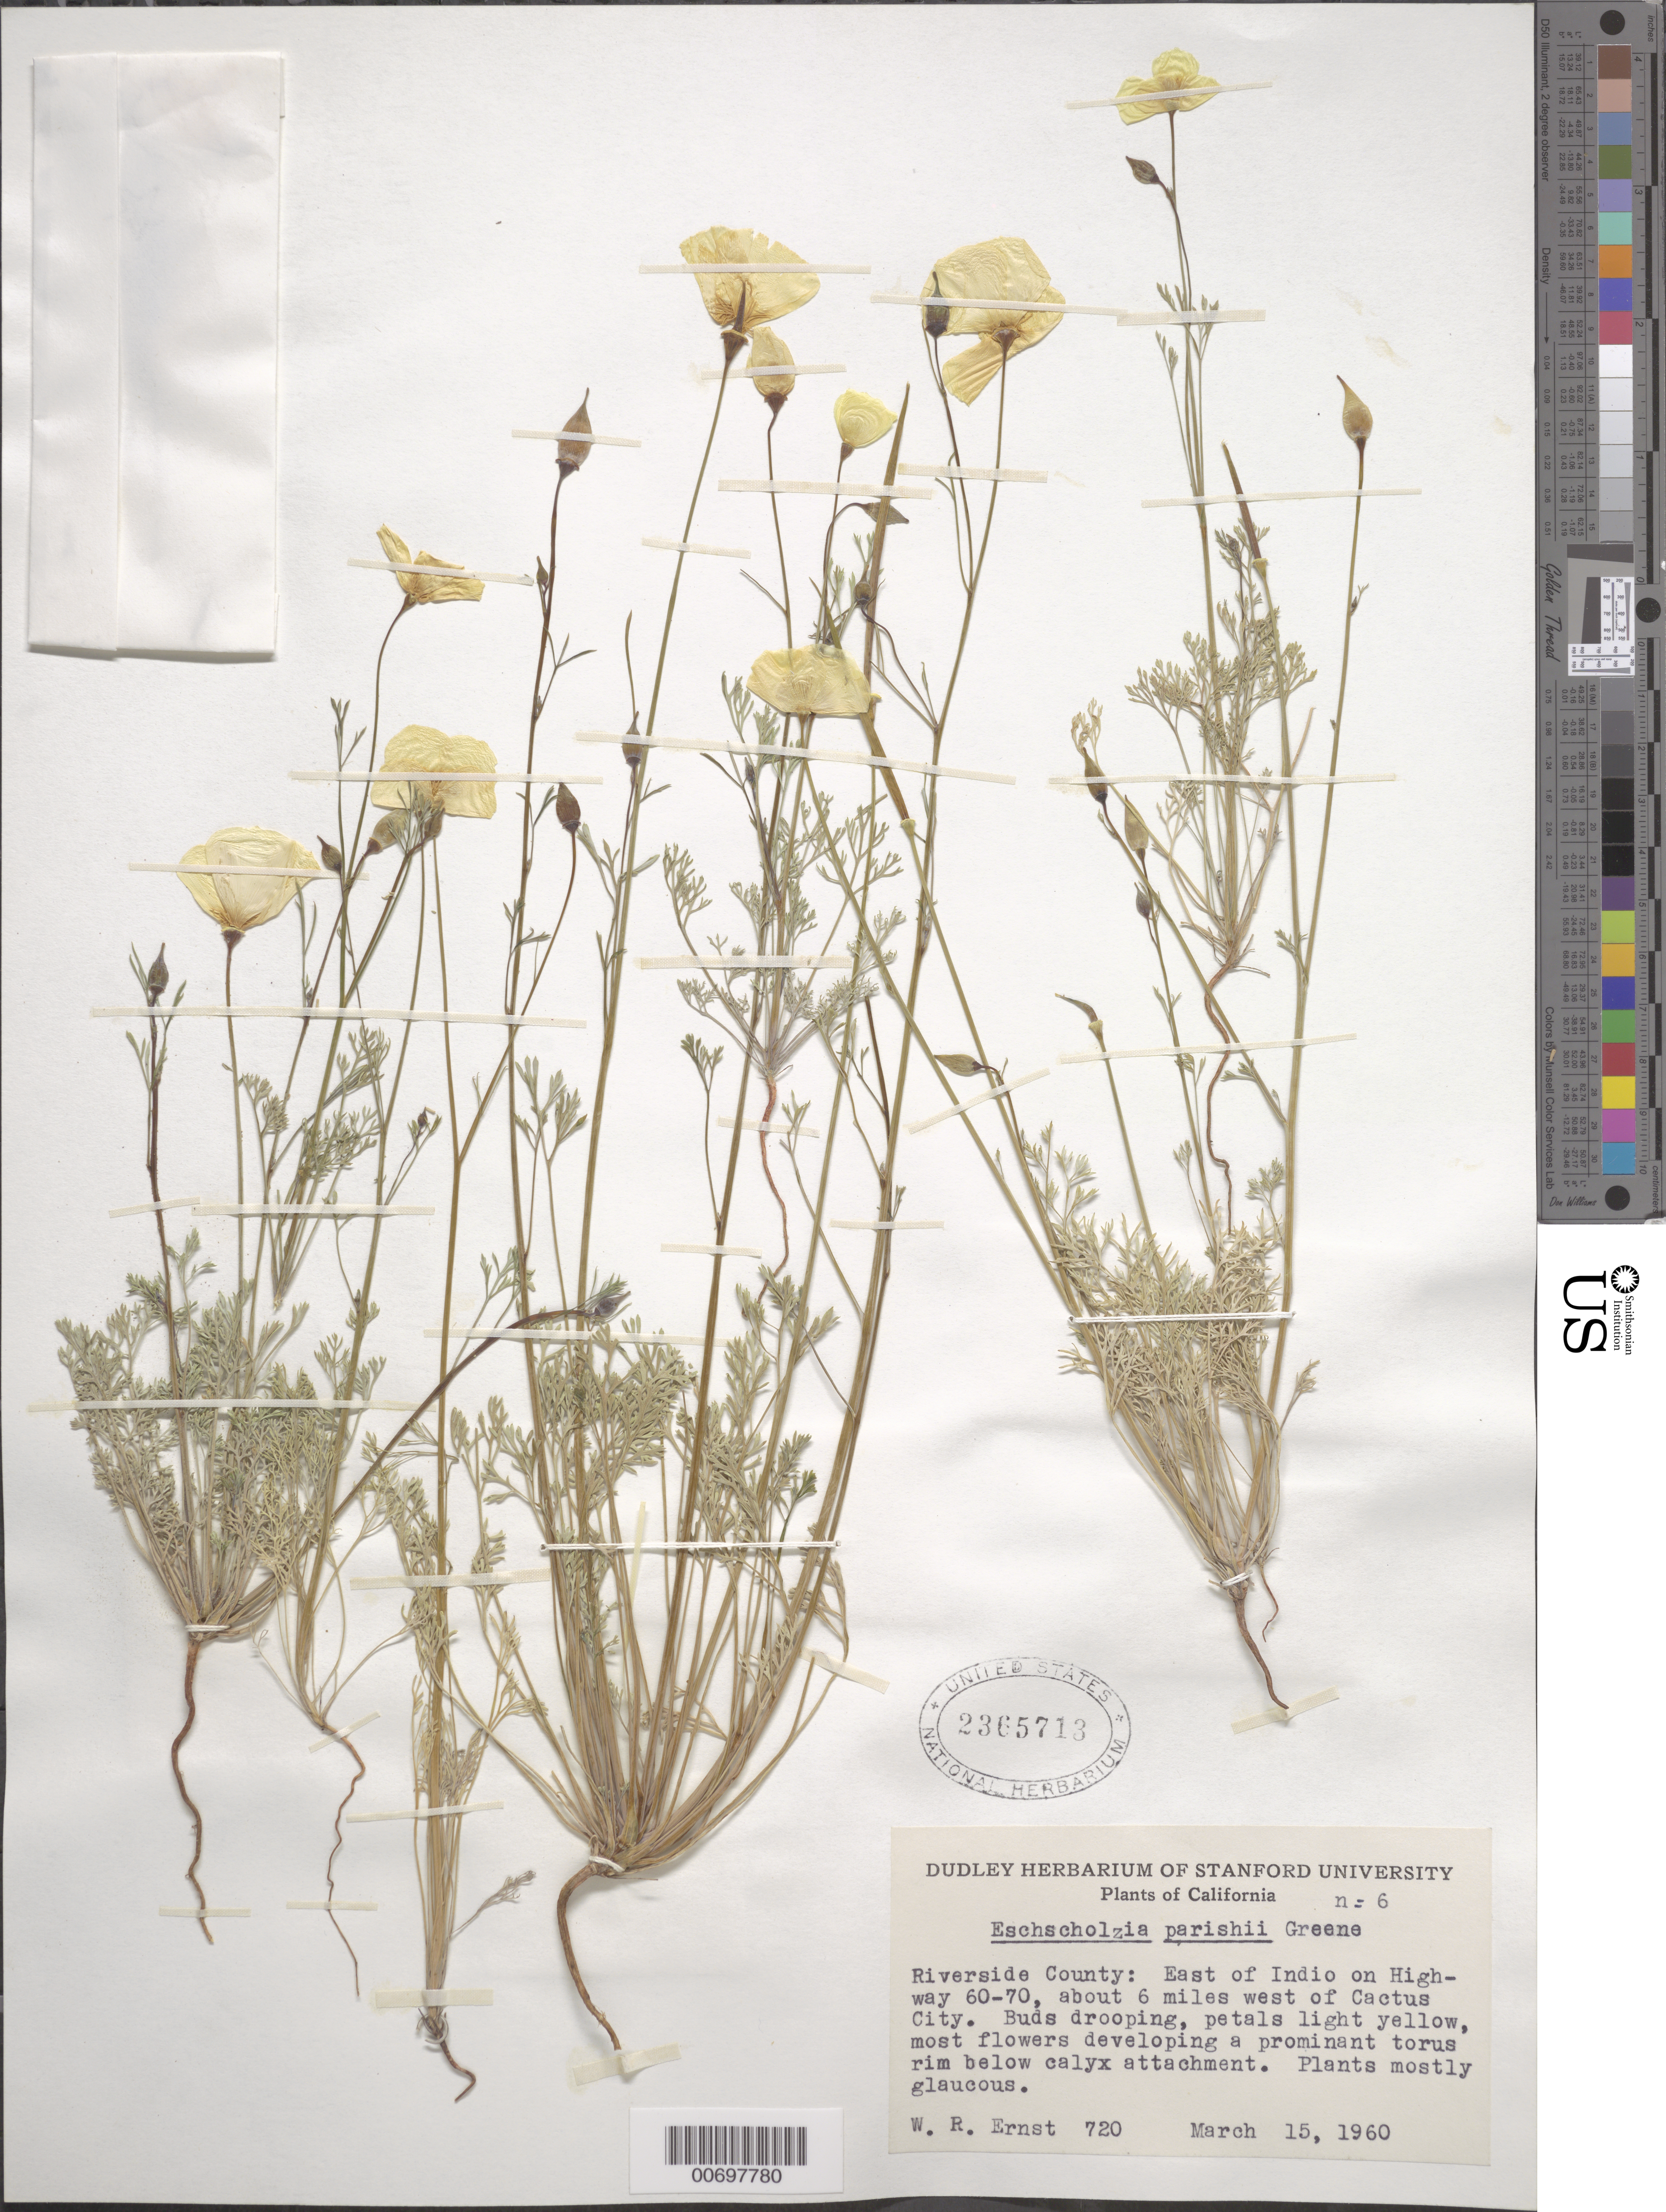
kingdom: Plantae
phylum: Tracheophyta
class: Magnoliopsida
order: Ranunculales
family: Papaveraceae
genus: Eschscholzia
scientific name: Eschscholzia parishii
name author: Greene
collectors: W. R. Ernst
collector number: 720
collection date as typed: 15 Mar 1960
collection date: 1960-03-15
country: United States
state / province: California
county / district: Riverside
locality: East of Indio on Highway 60-70, about 6 miles west of Cactus City.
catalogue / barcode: US 2365713